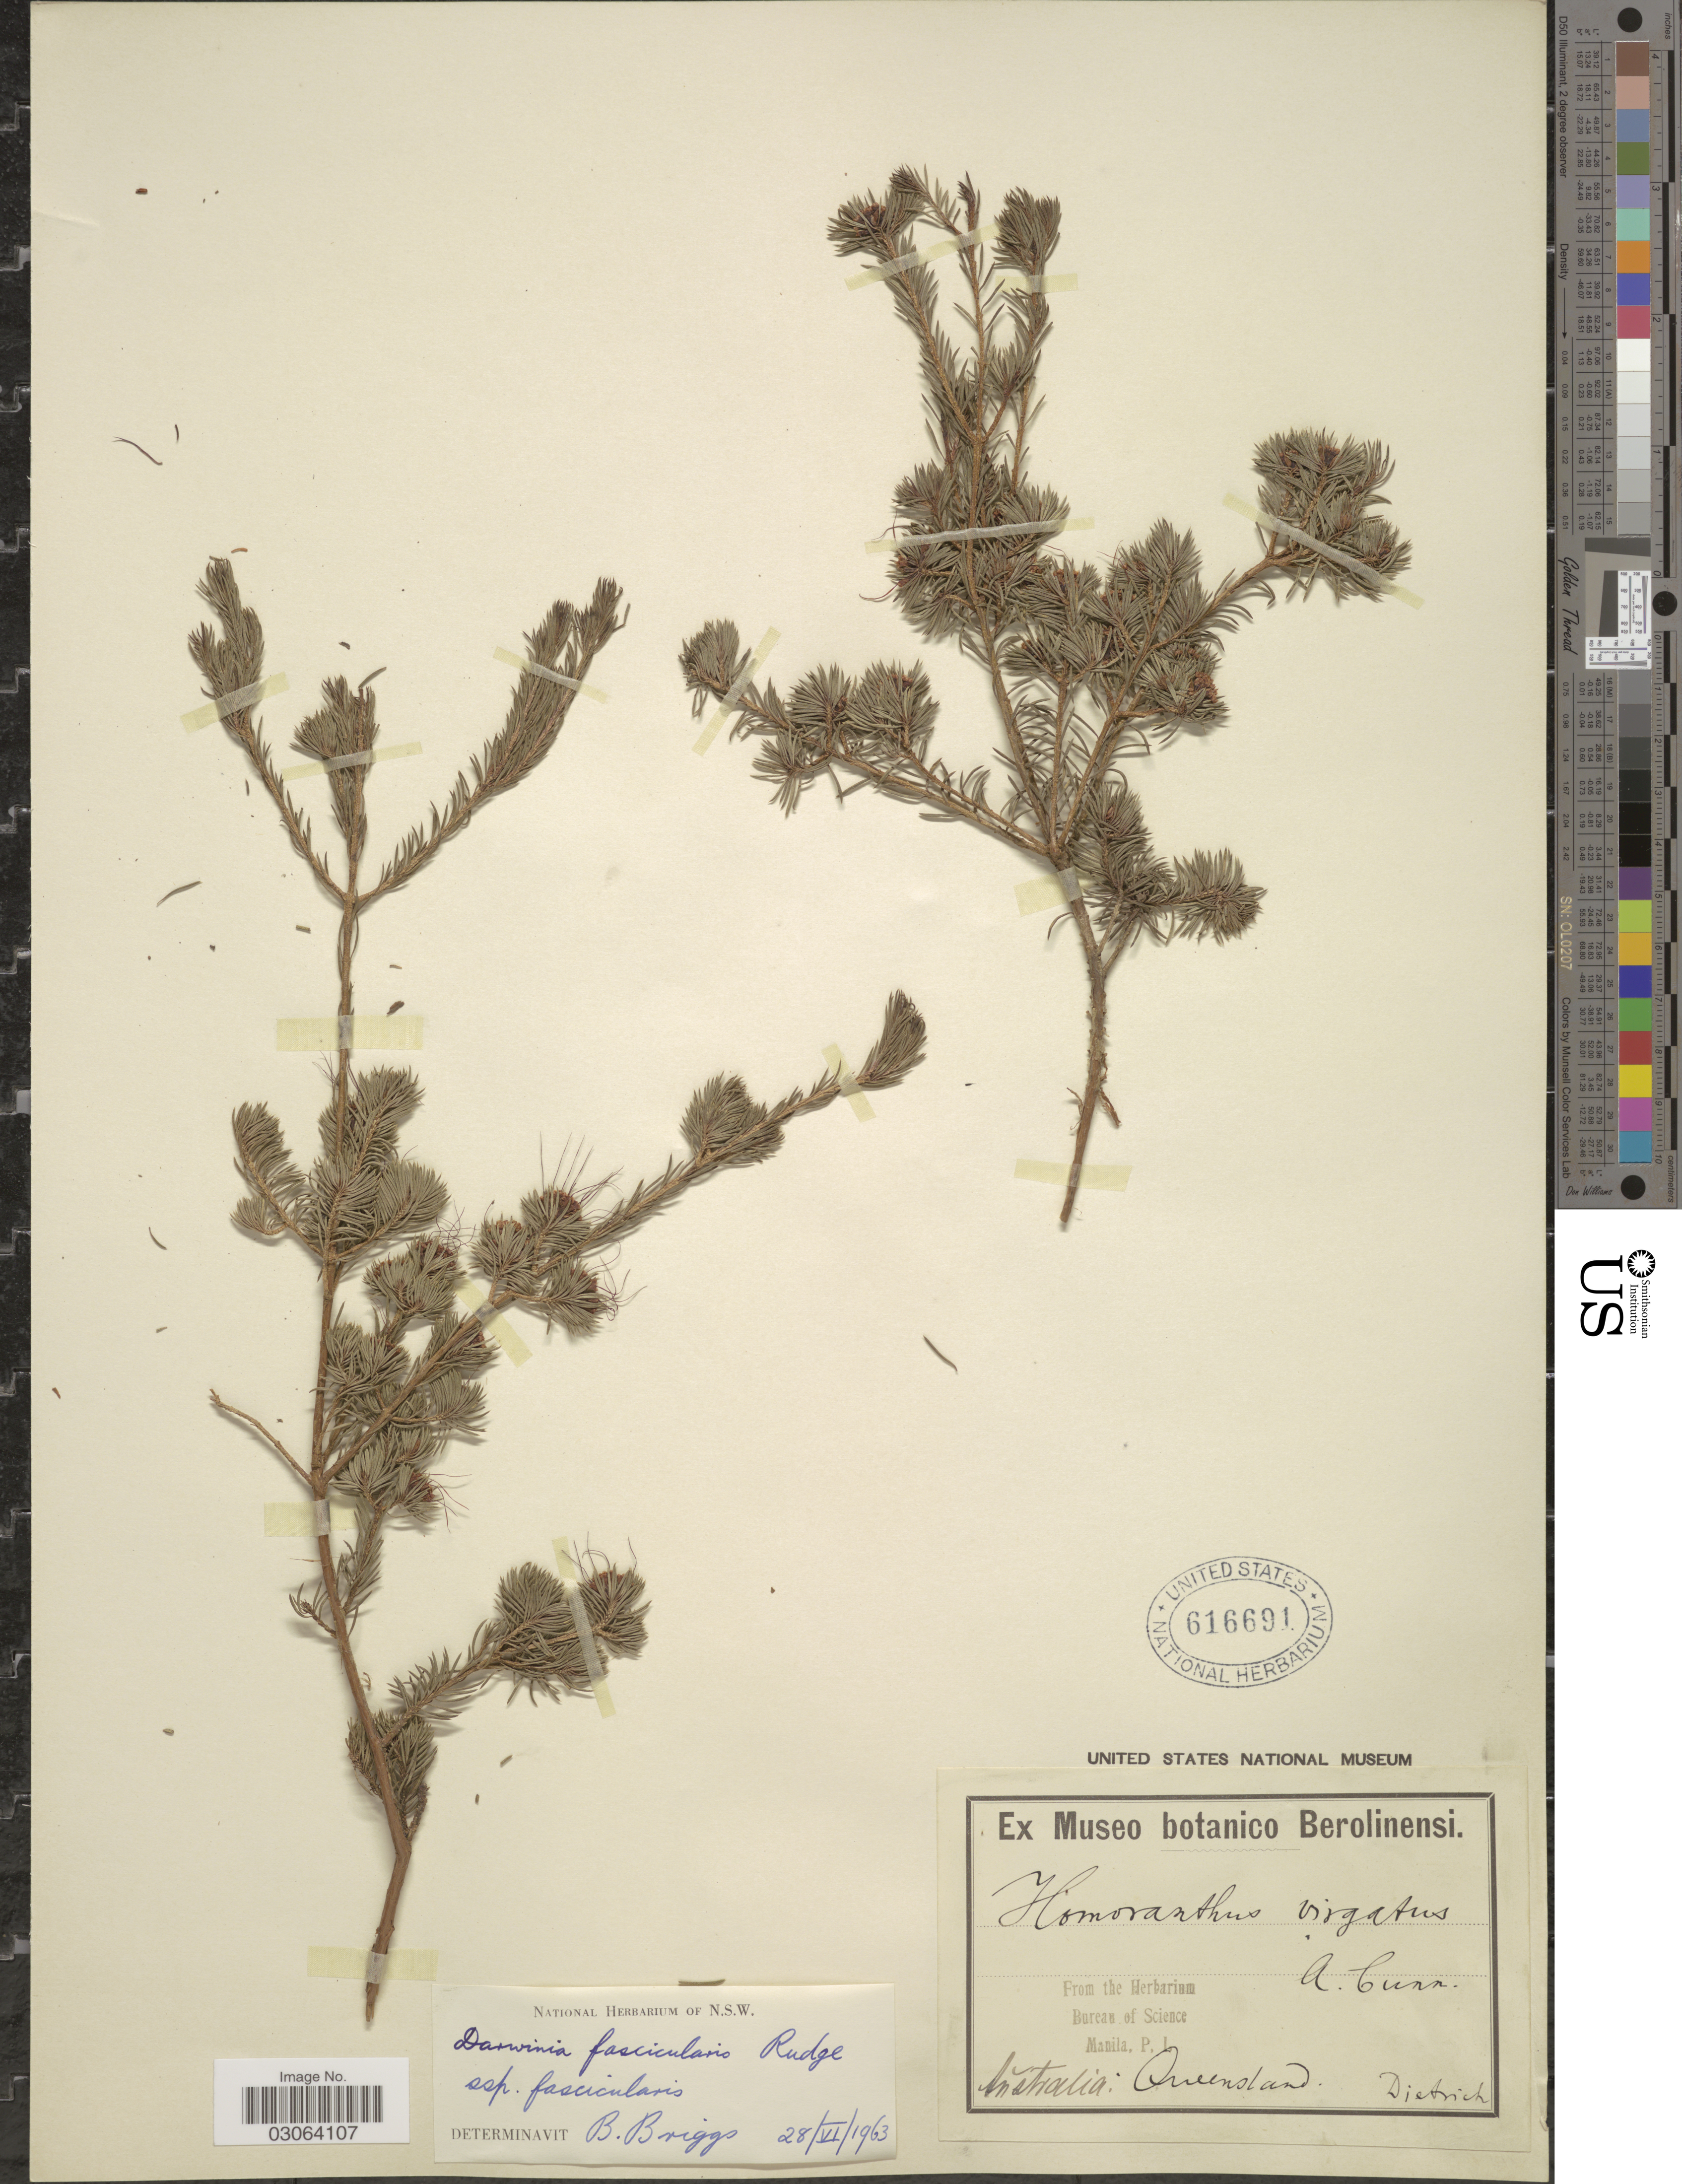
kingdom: Plantae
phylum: Tracheophyta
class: Magnoliopsida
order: Myrtales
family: Myrtaceae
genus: Darwinia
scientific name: Darwinia fascicularis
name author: Rudge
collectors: Dietrich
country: Australia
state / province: Queensland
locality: Queensland.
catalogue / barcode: US 616691